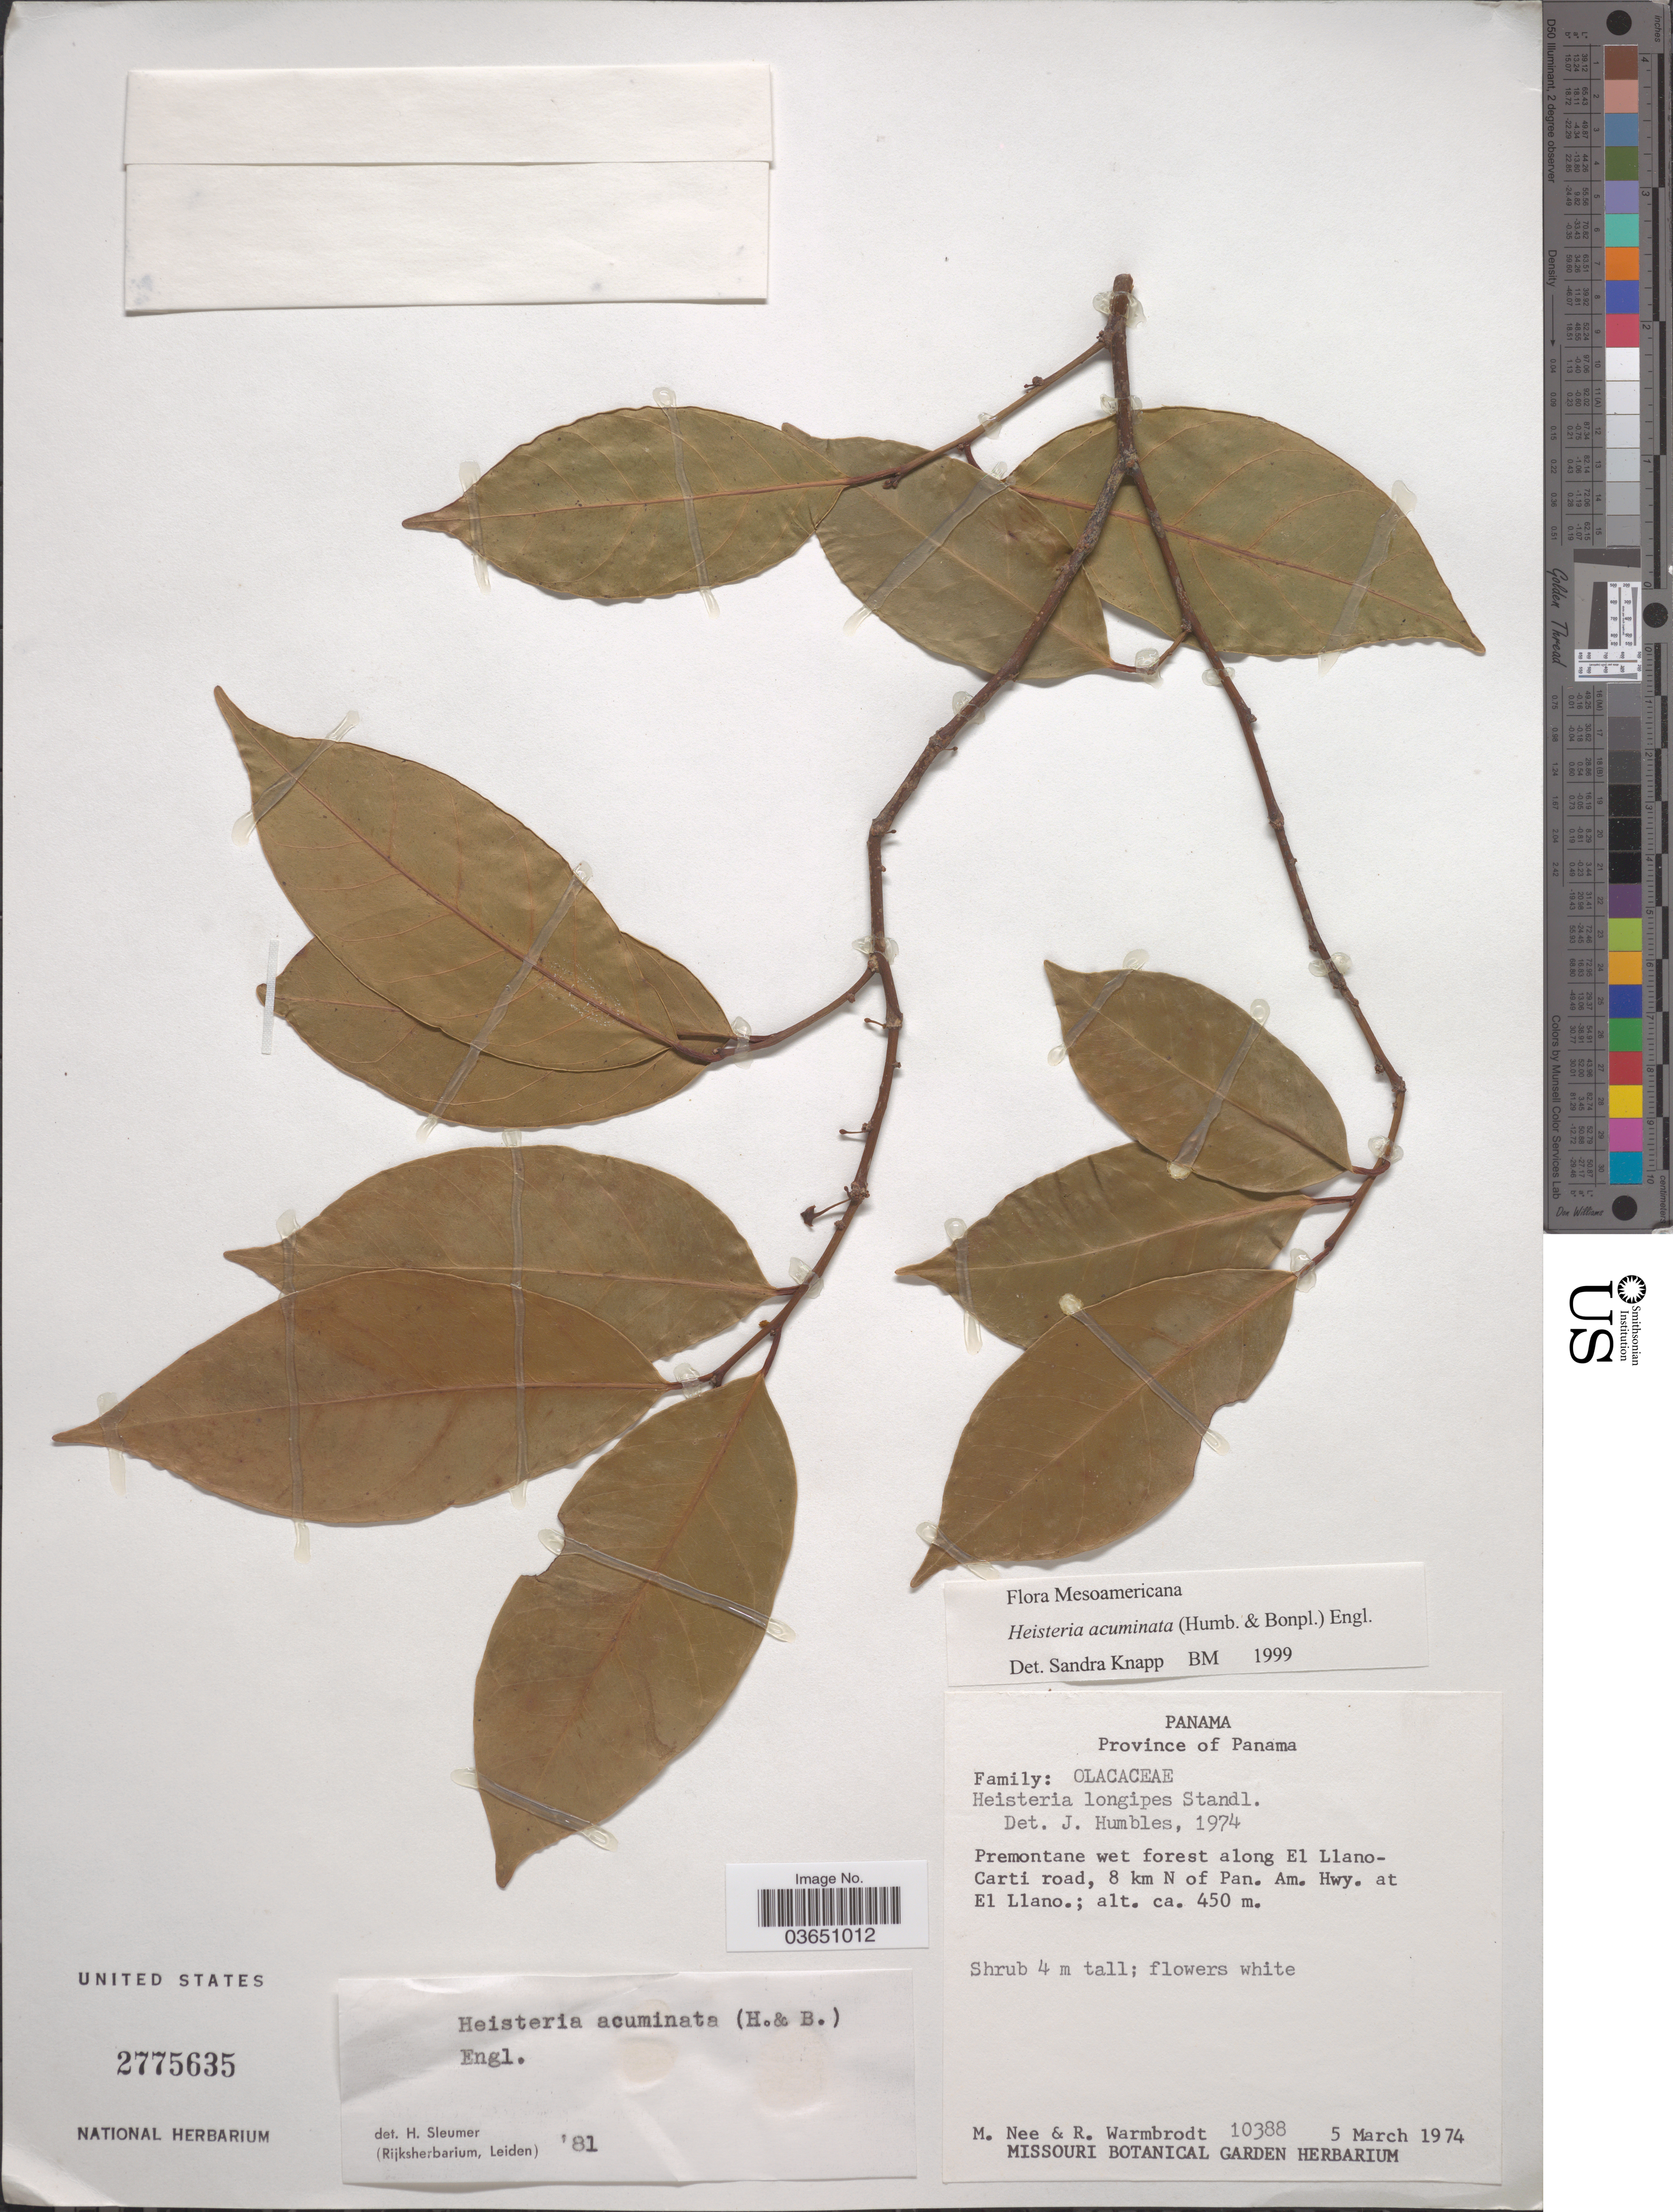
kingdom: Plantae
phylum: Tracheophyta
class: Magnoliopsida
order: Santalales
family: Erythropalaceae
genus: Heisteria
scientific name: Heisteria acuminata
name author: (Humb. & Bonpl.) Engl.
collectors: M. Nee & R. Warmbrodt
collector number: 10388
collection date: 1974-03-05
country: Panama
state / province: Panamá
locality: Premontane wet forest along El Llano-Carti road, 8 km N of Pan. Am. Hwy. at El Llano.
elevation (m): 450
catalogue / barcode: US 2775635